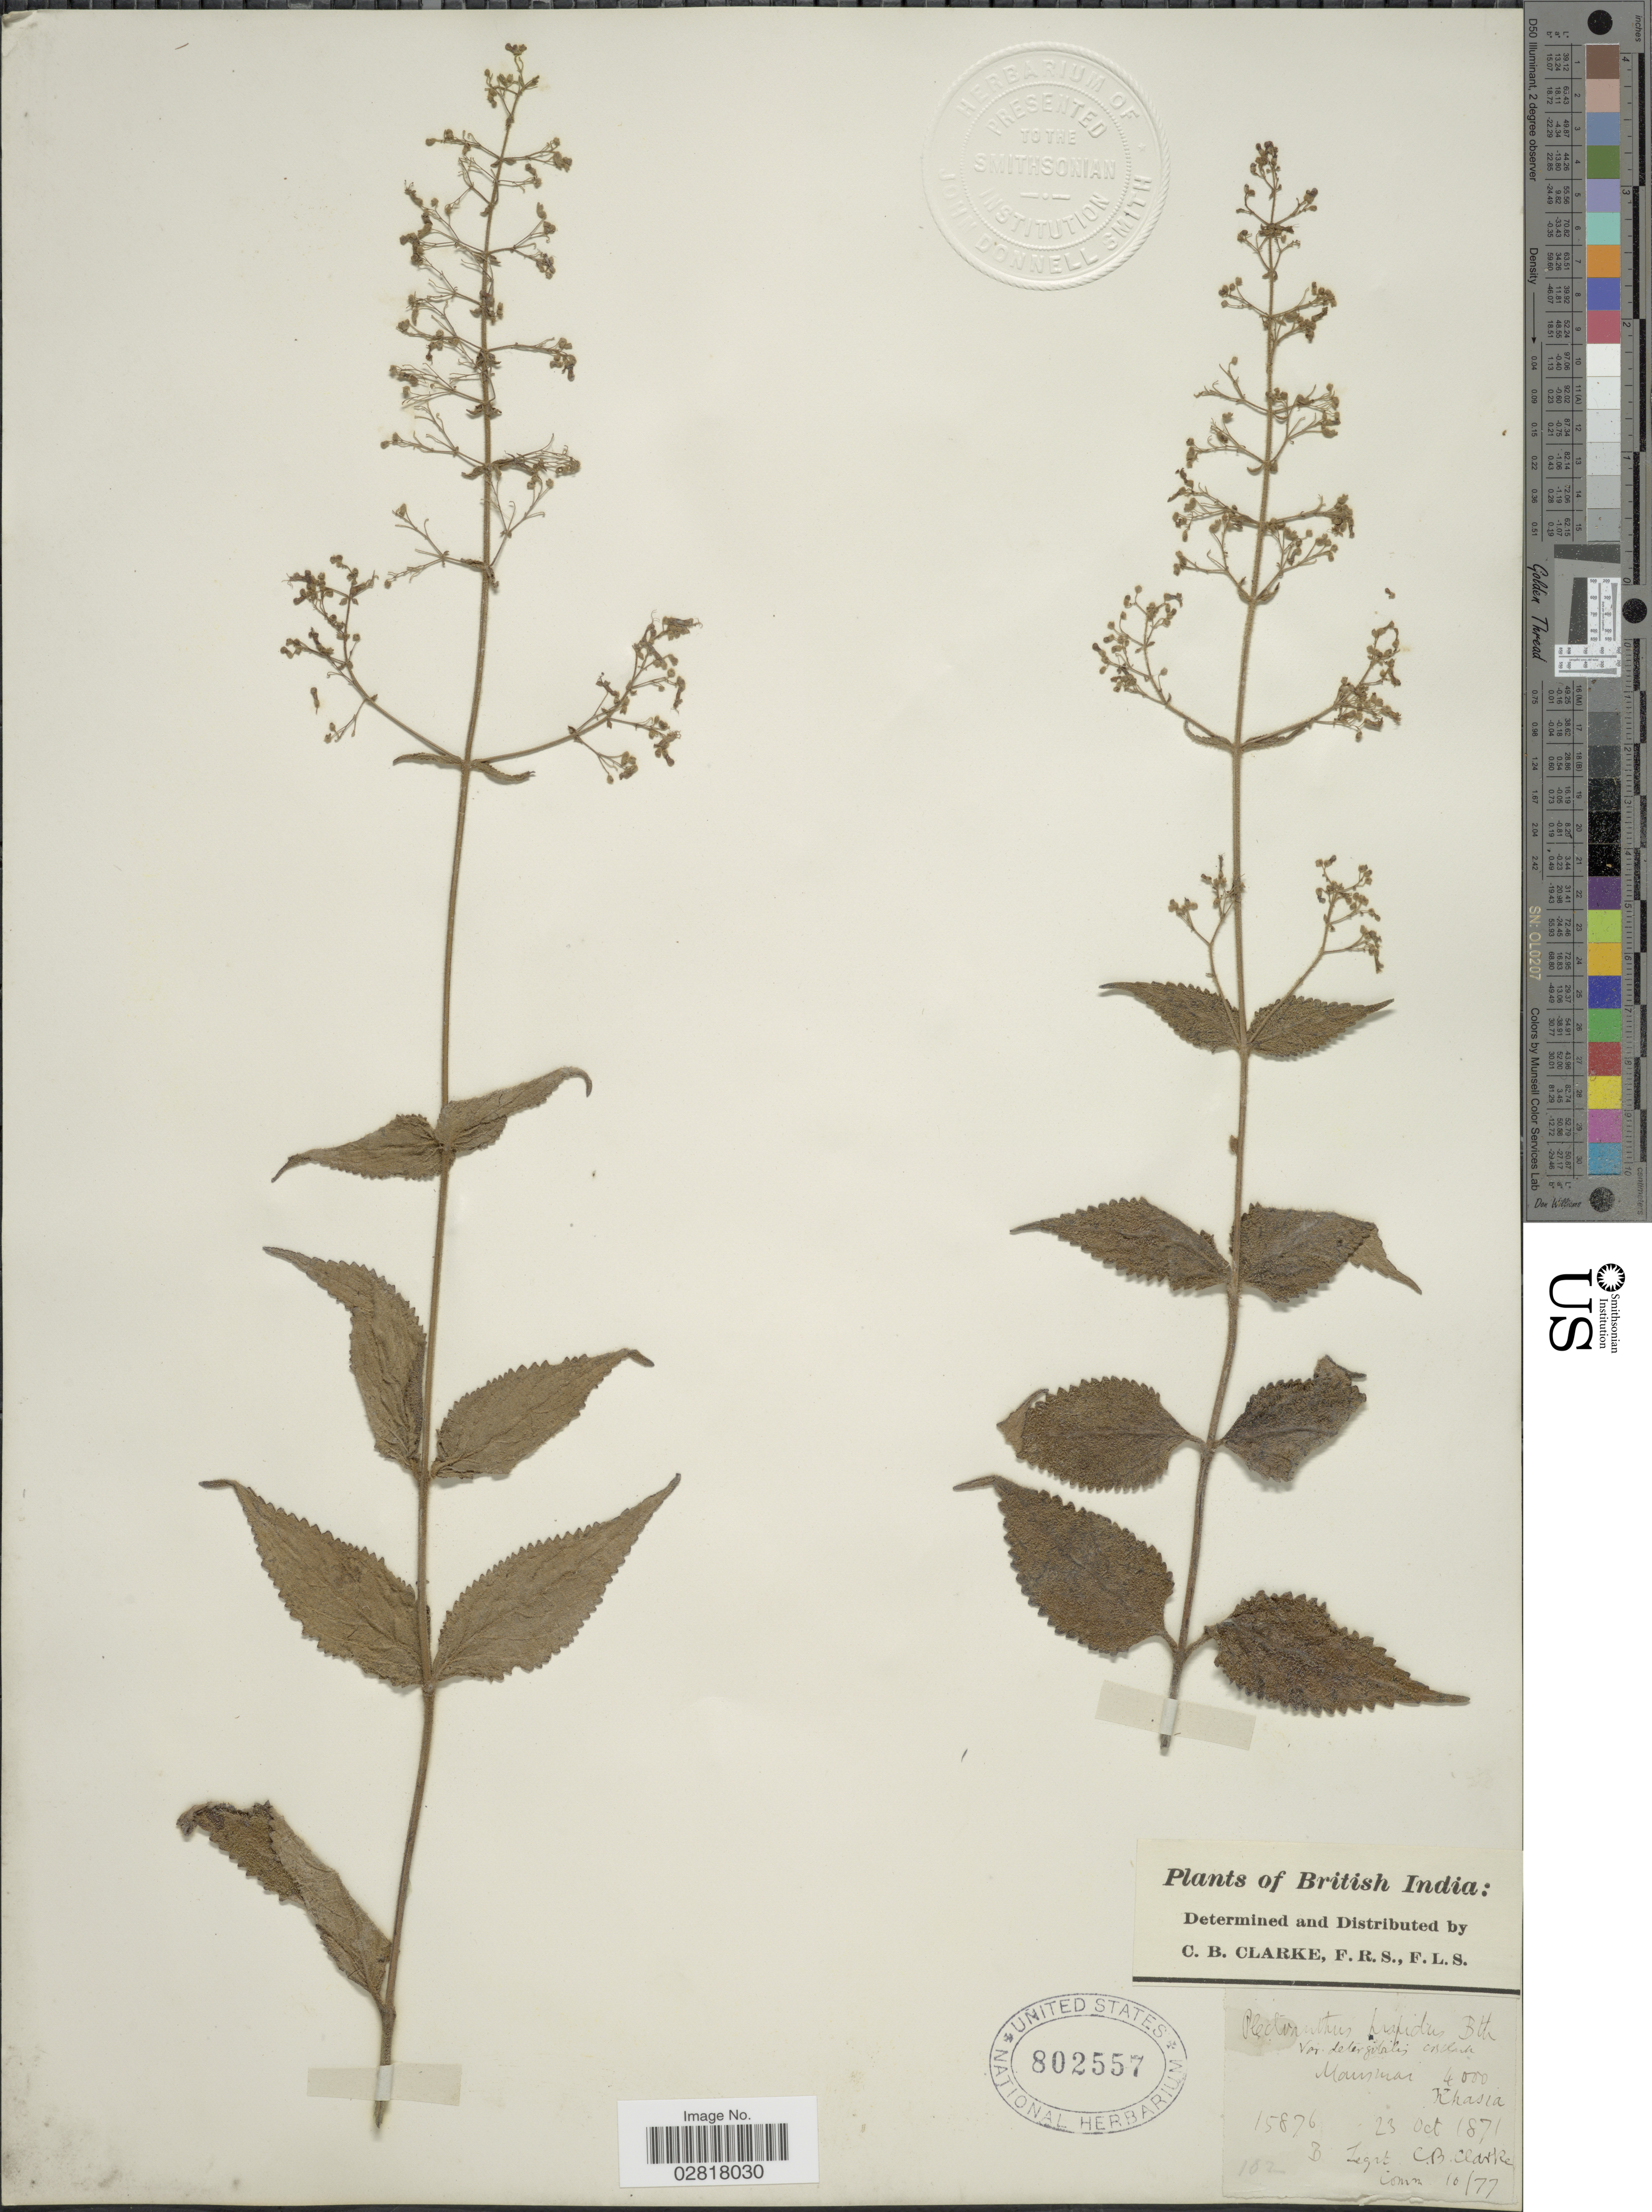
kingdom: Plantae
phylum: Tracheophyta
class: Magnoliopsida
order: Lamiales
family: Lamiaceae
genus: Plectranthus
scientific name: Plectranthus hispidus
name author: Benth.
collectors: C. B. Clarke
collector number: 15876B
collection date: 1871-10-23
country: India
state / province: Meghalaya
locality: British India, Mansmai, Khasia.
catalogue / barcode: US 802557